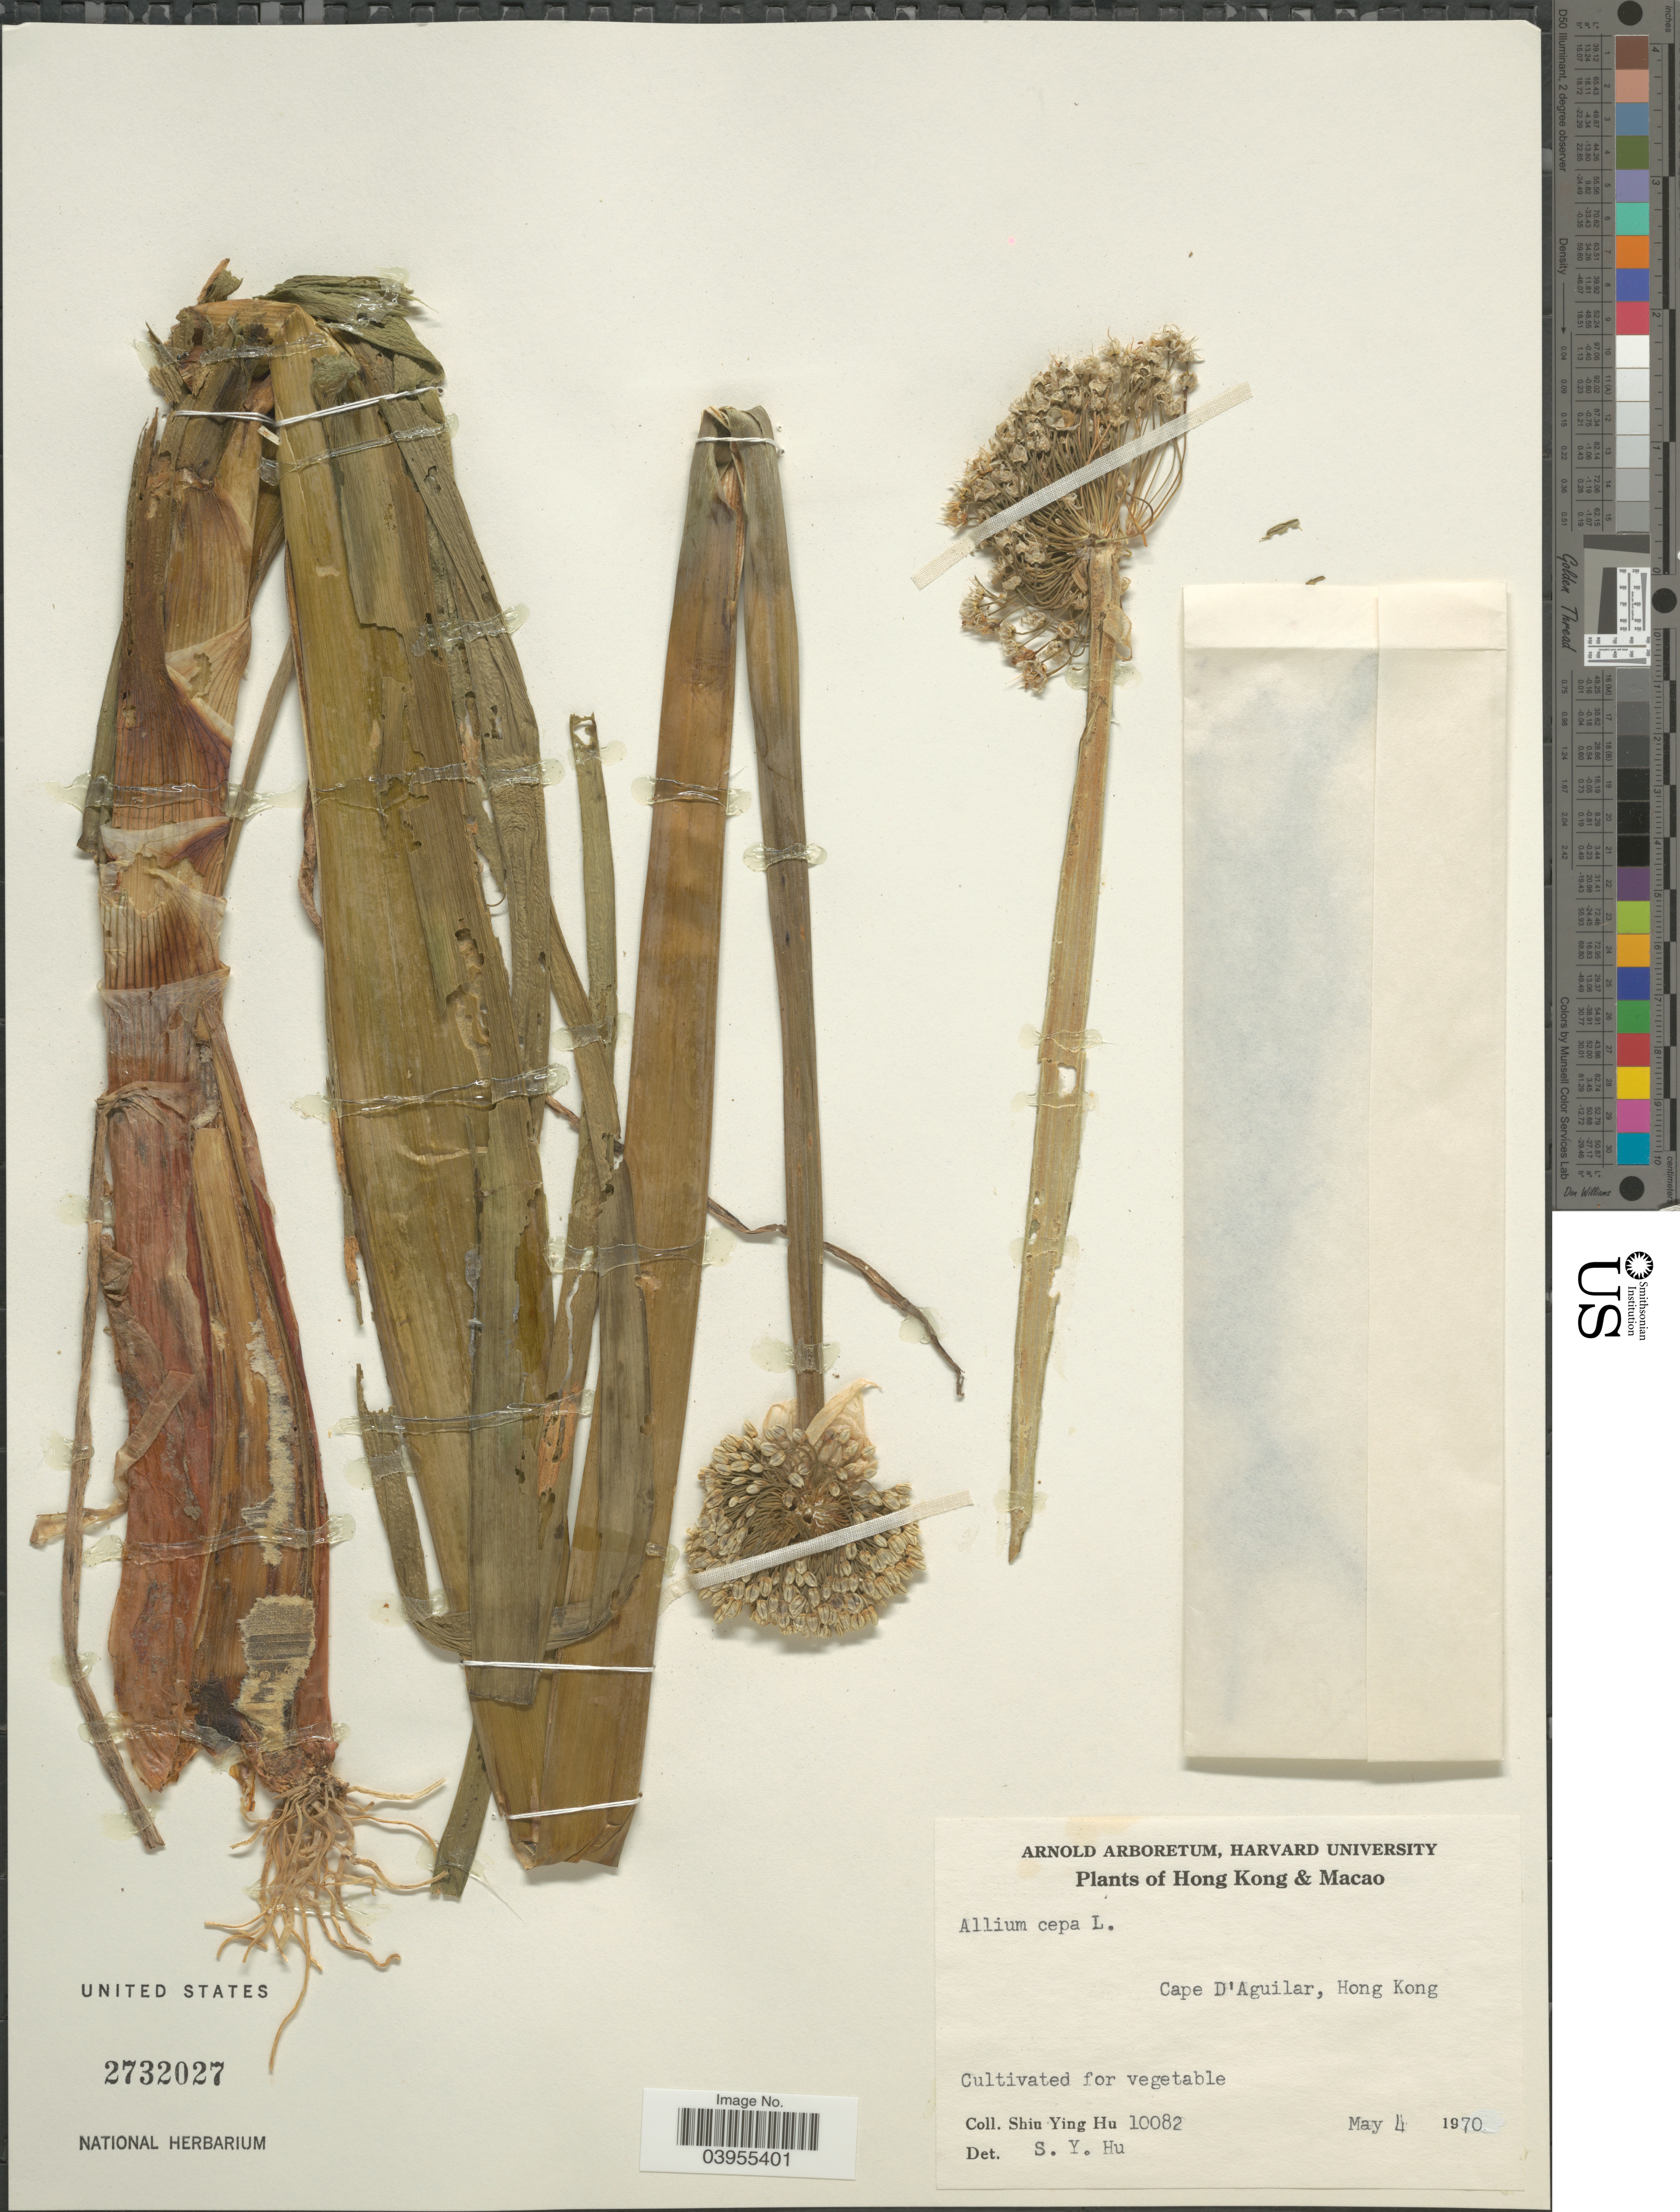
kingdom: Plantae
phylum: Tracheophyta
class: Liliopsida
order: Asparagales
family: Amaryllidaceae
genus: Allium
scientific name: Allium cepa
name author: L.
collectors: S. Y. Hu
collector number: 10082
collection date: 1970-05-04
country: China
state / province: Hong Kong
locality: Cape D'Aguilar.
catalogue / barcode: US 2732027